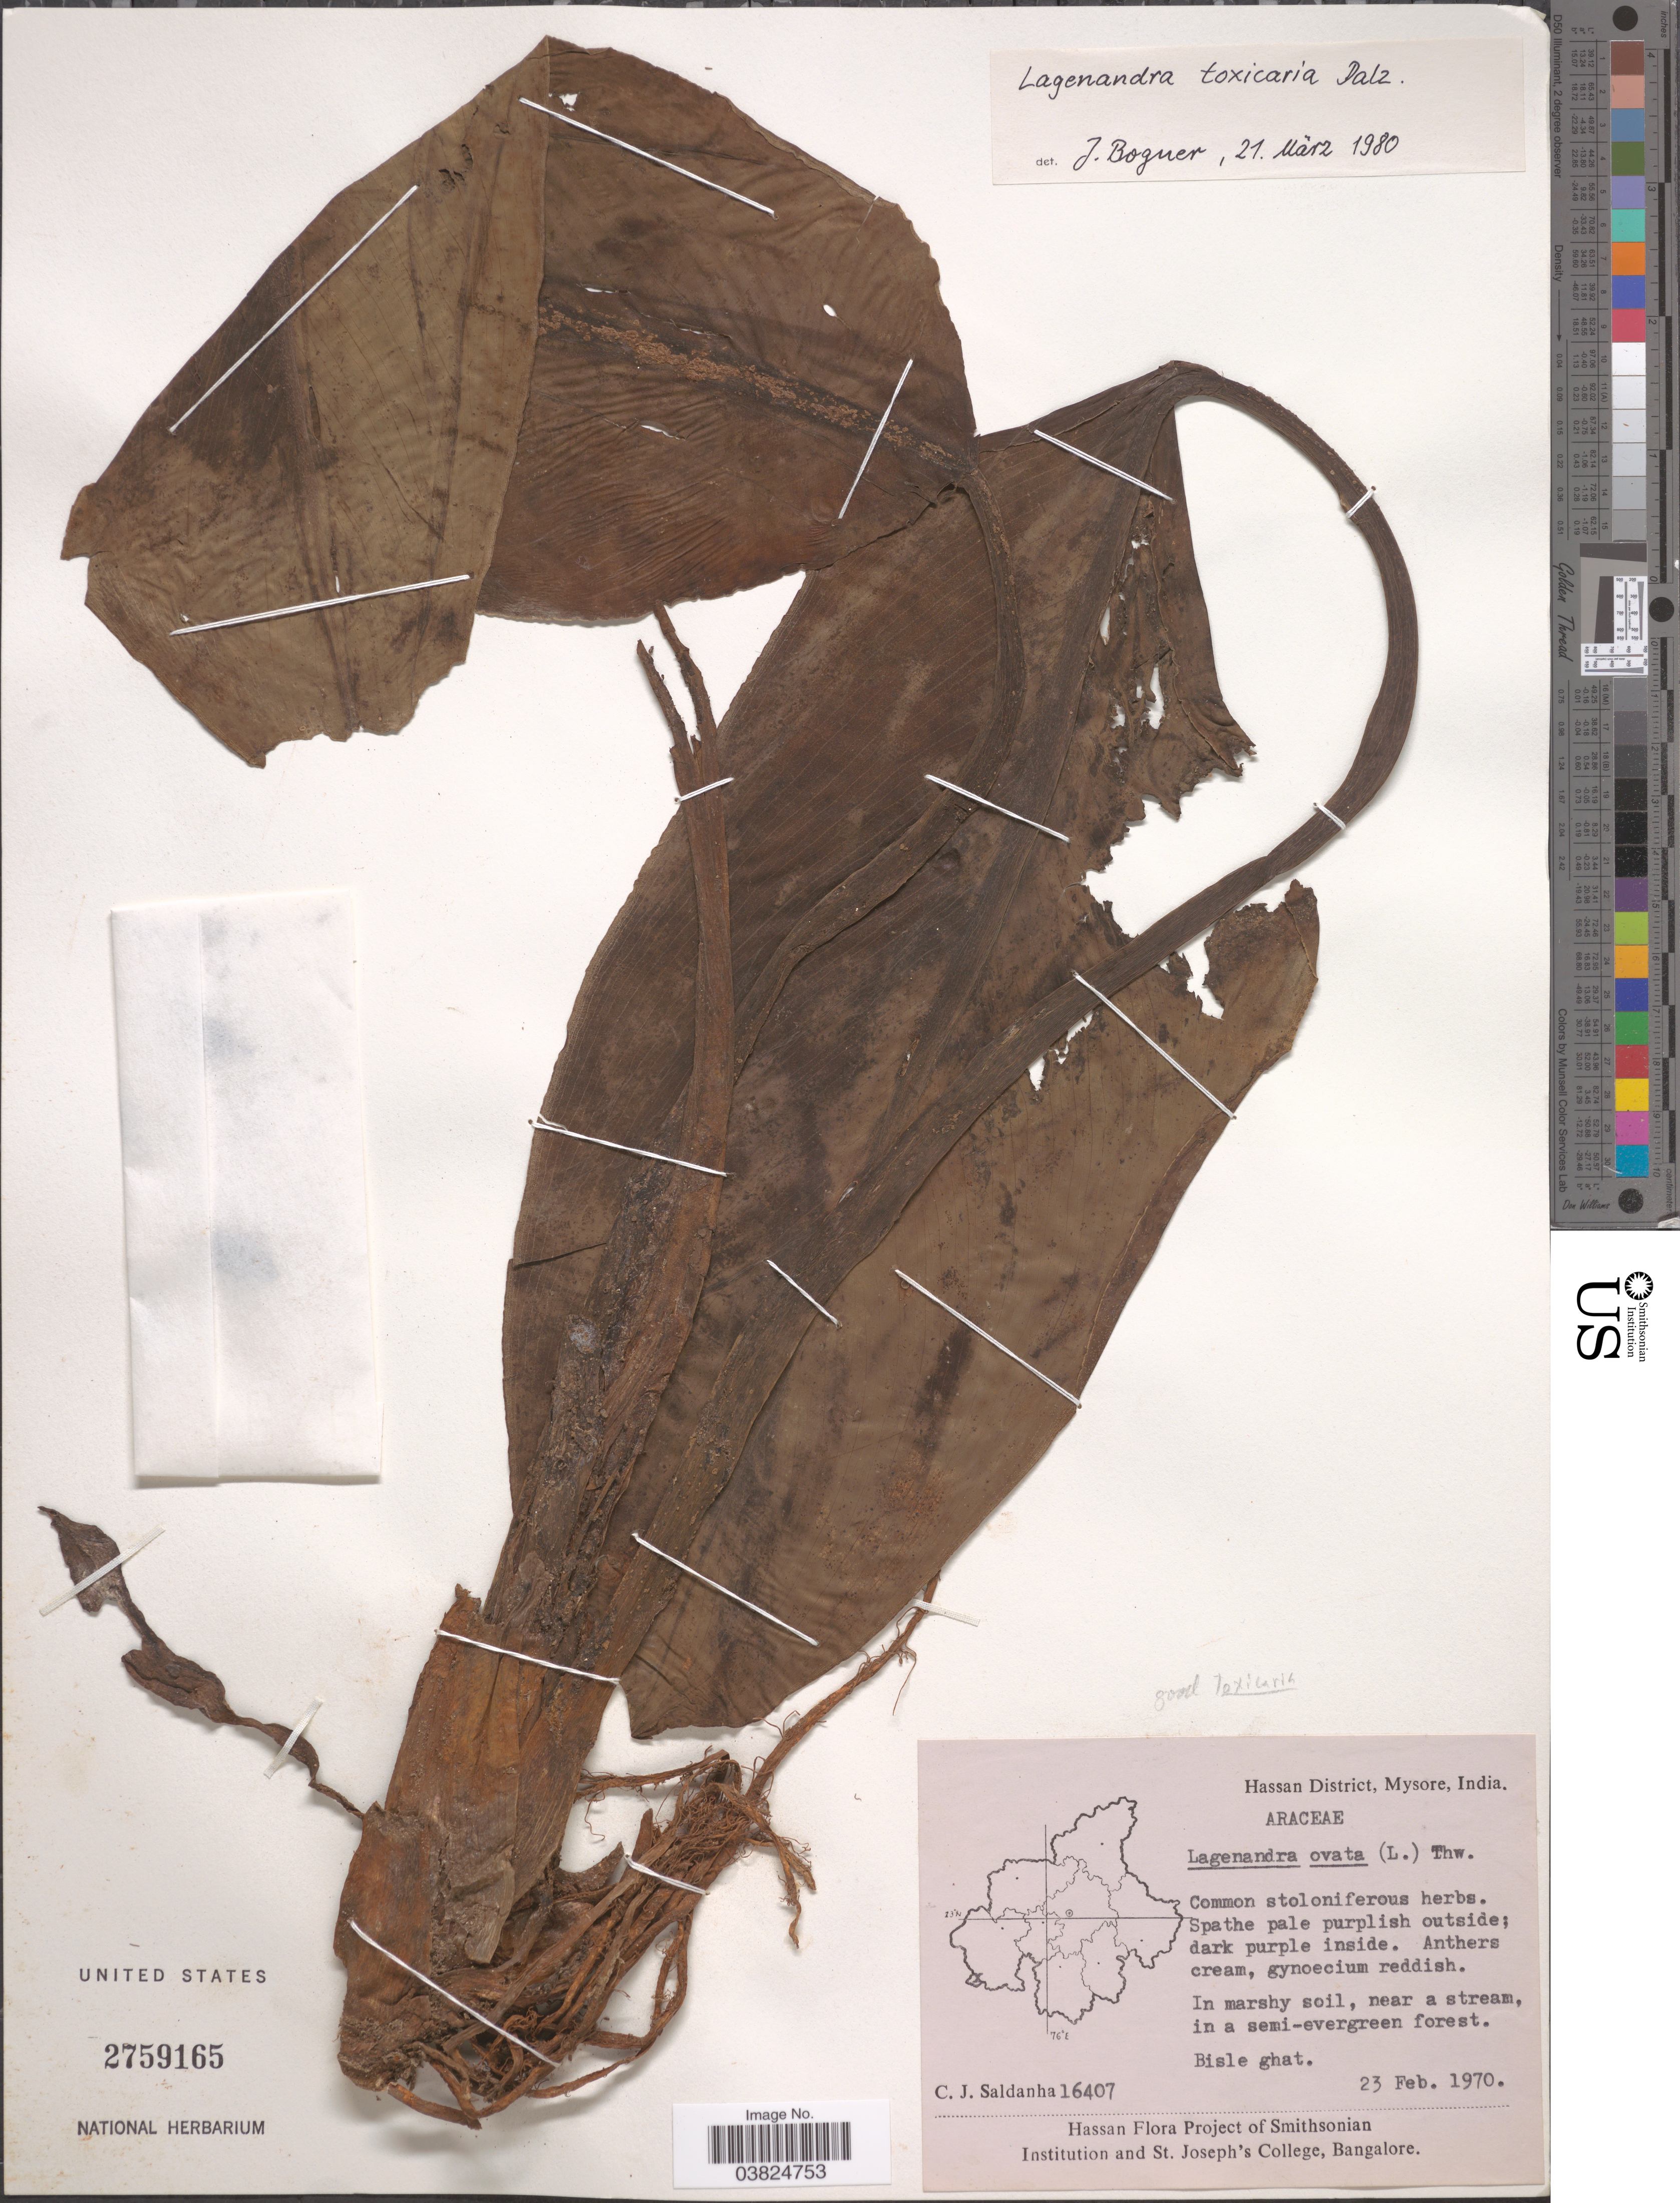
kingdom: Plantae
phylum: Tracheophyta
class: Liliopsida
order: Alismatales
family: Araceae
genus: Lagenandra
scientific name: Lagenandra toxicaria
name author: Dalzell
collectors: C. J. Saldanha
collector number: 16407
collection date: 1970-02-23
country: India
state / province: Karnataka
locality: Hassan District, Mysore. Bisle ghat.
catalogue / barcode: US 2759165